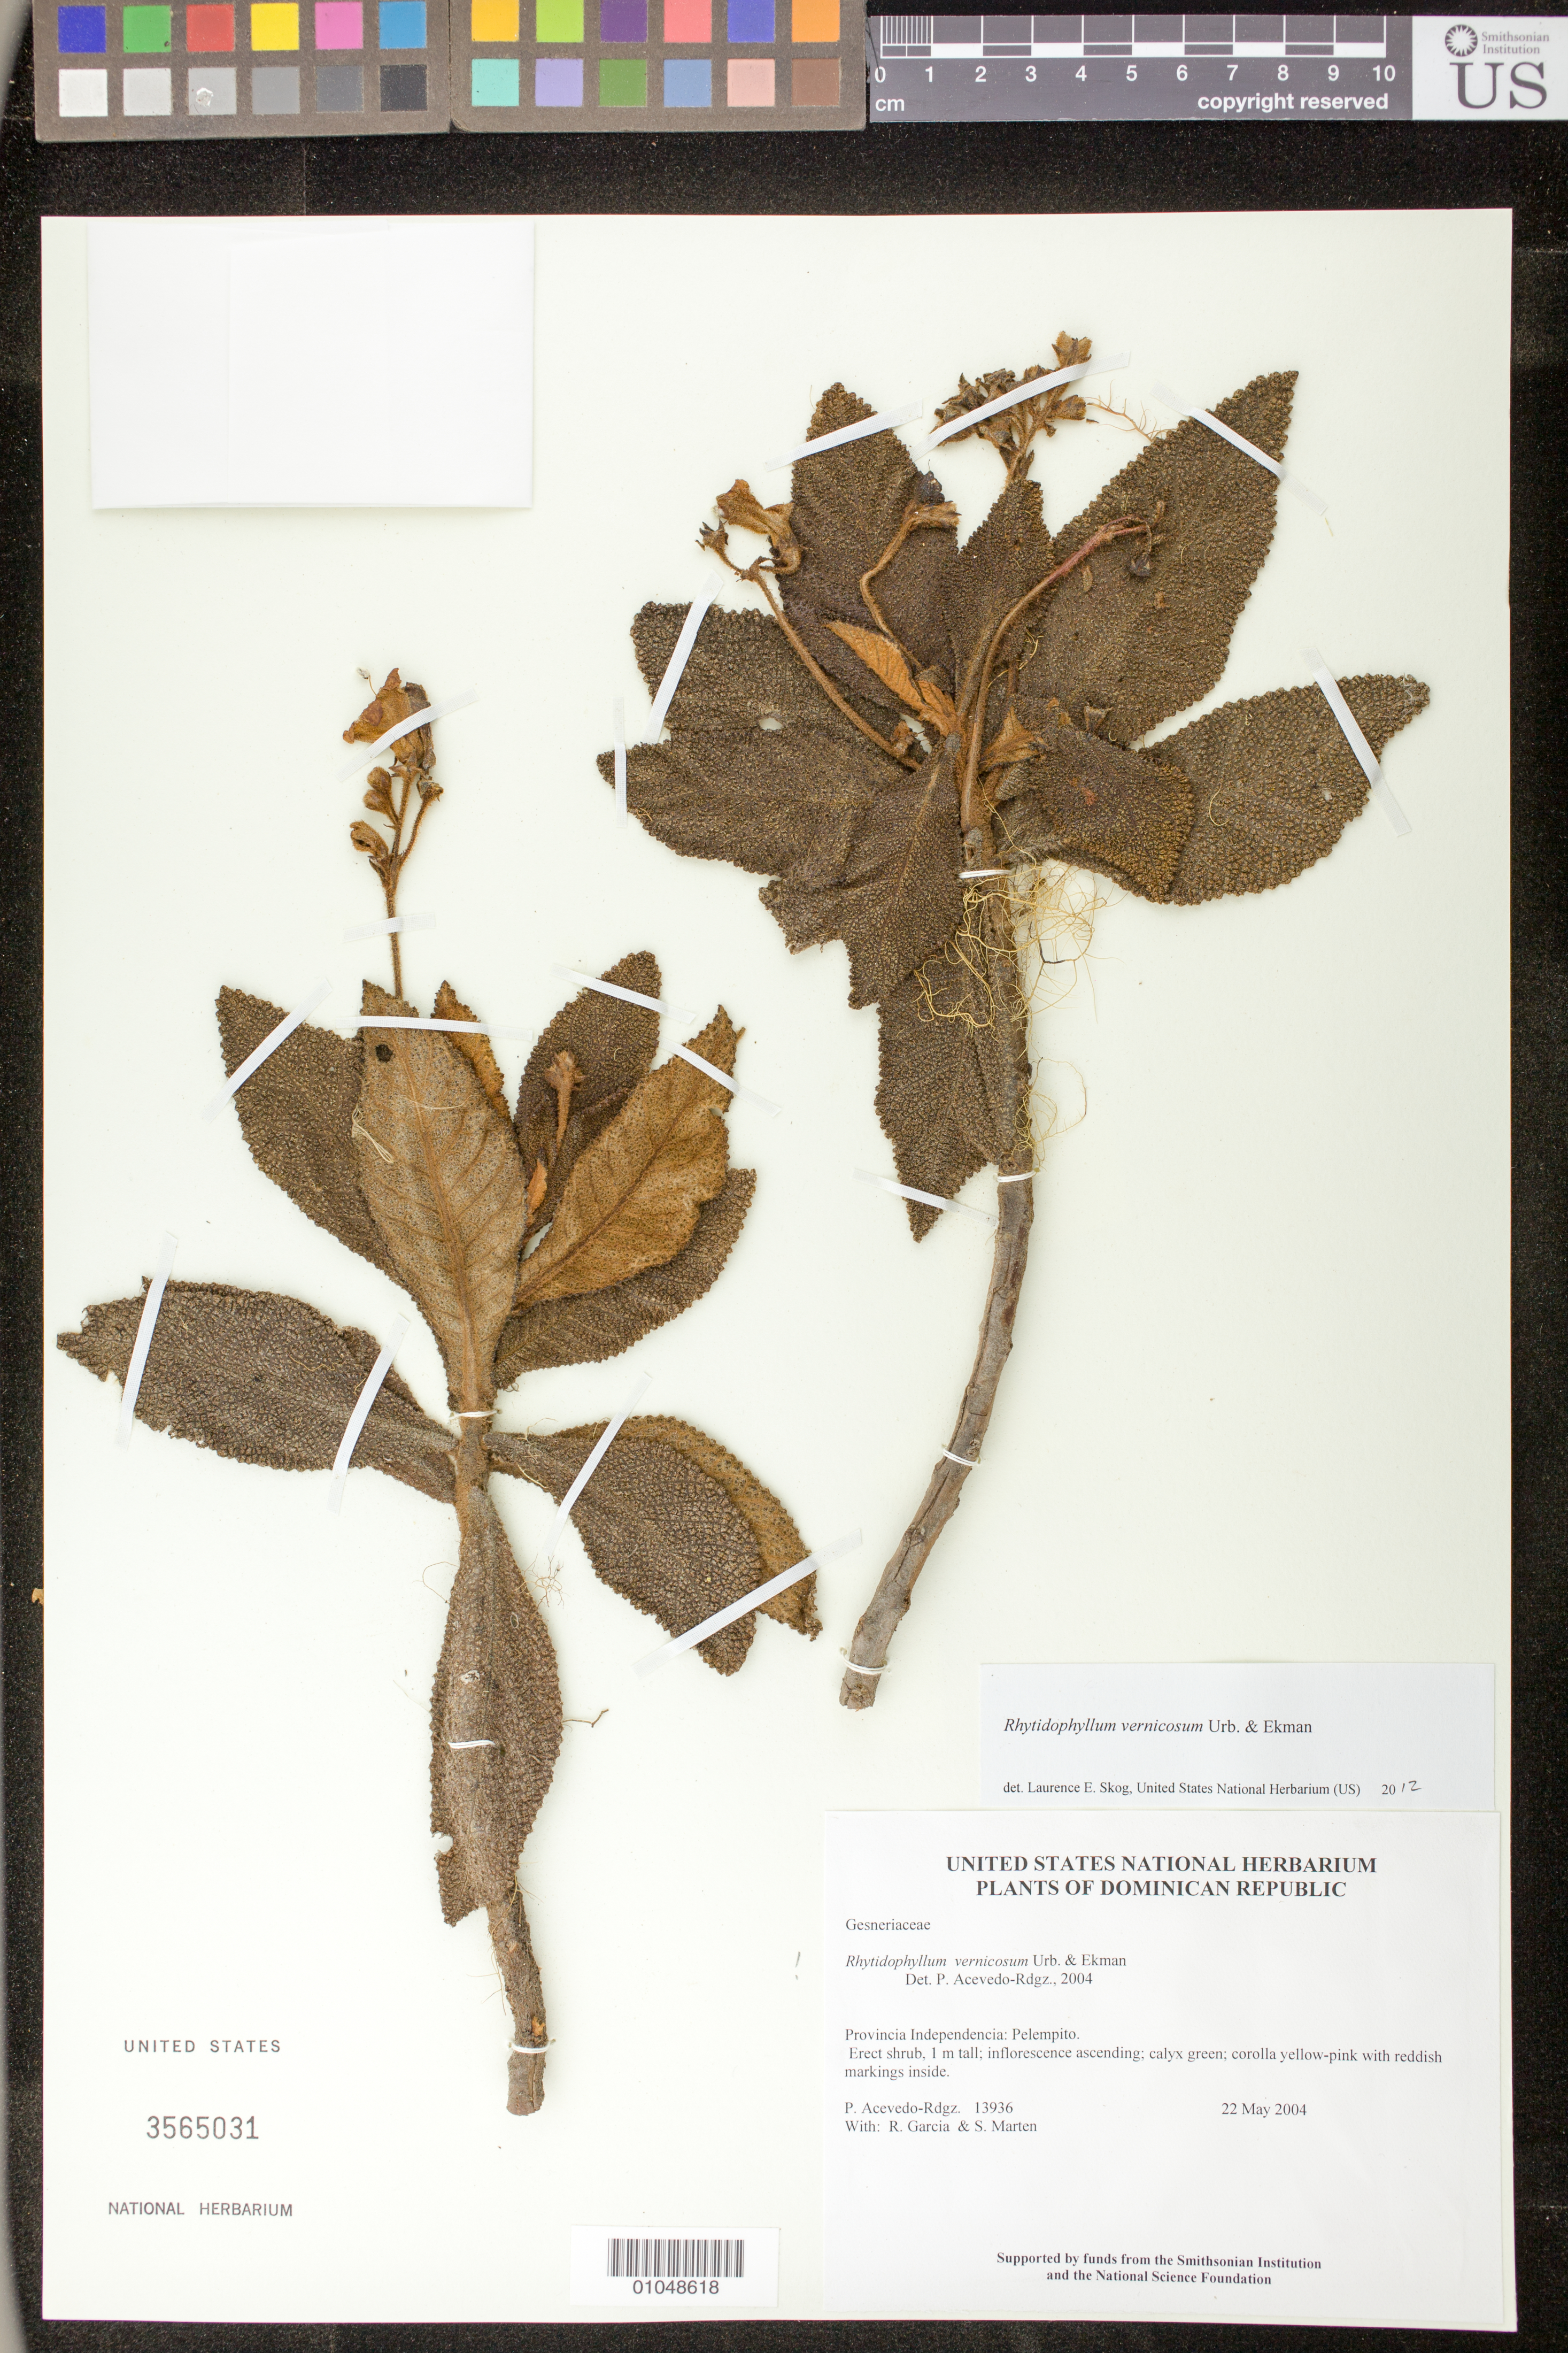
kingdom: Plantae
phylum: Tracheophyta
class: Magnoliopsida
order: Lamiales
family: Gesneriaceae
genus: Rhytidophyllum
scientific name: Rhytidophyllum vernicosum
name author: Urb. & Ekman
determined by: Skog, Laurence E.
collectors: P. Acevedo-Rodr., R. G. García & S. Marten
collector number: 13936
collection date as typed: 22 May 2004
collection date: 2004-05-22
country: Dominican Republic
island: Hispaniola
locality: Provincia Independencia: Pelempito.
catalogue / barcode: US 3565031